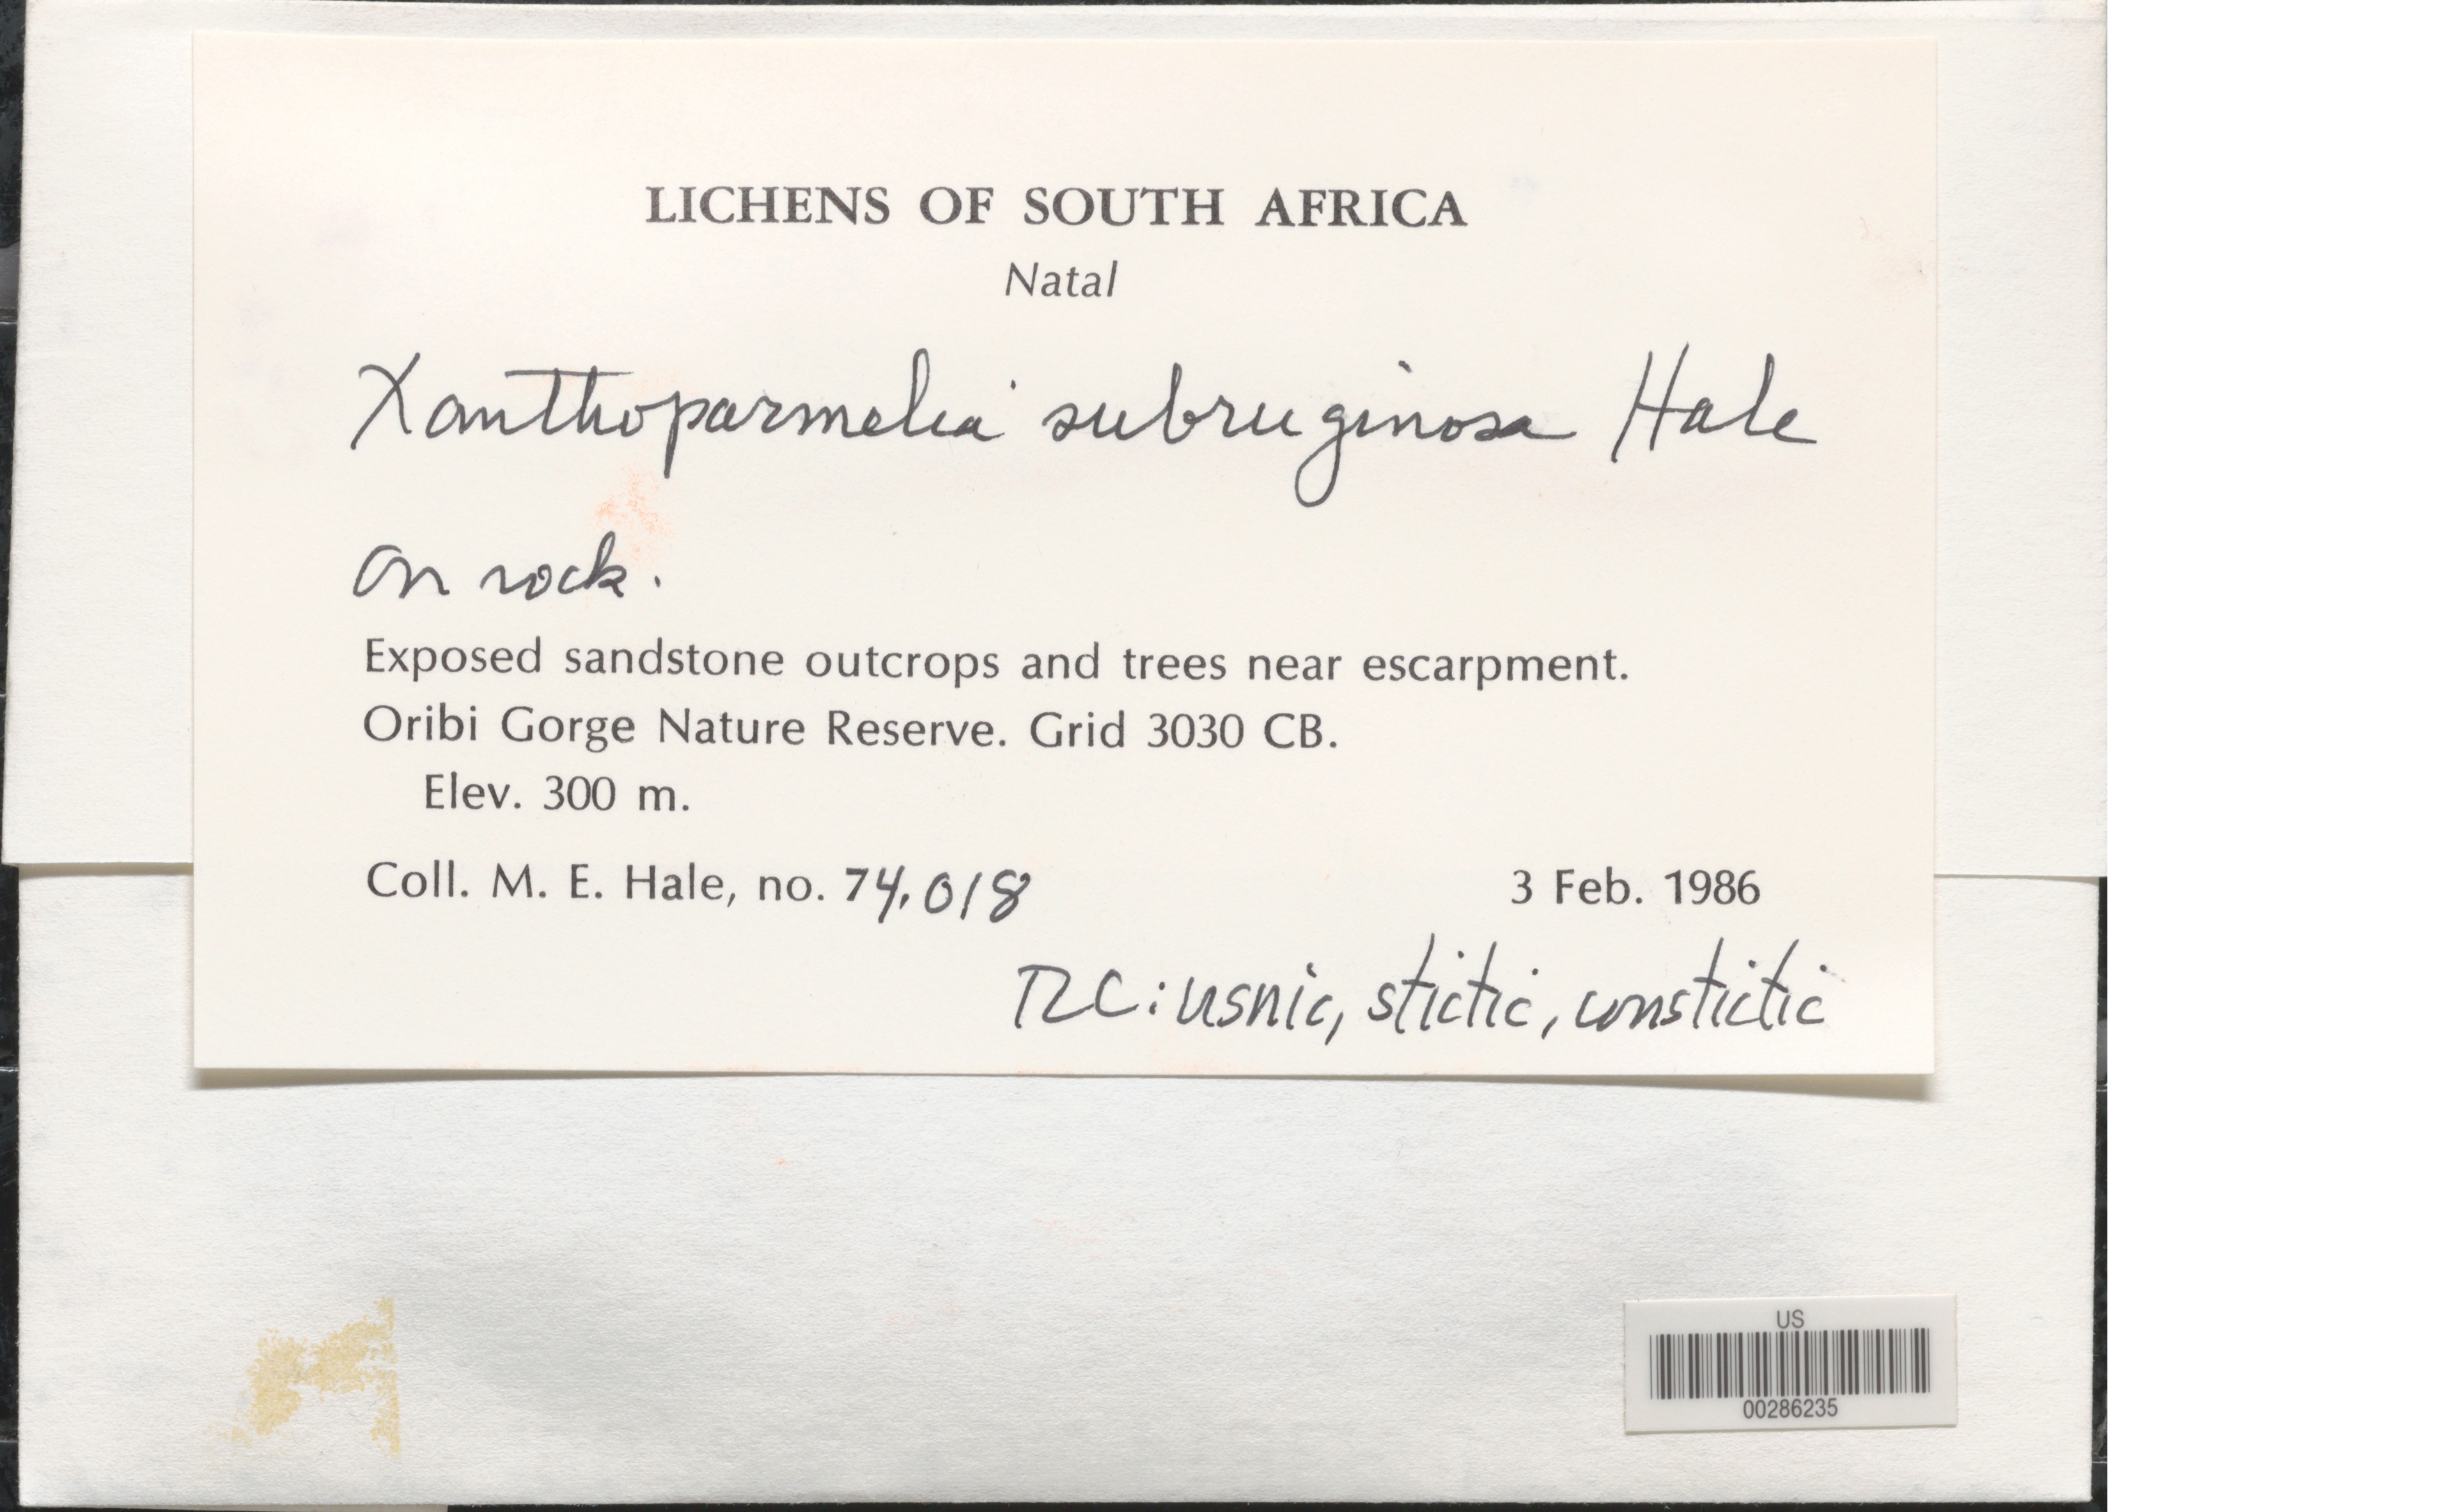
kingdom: Fungi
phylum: Ascomycota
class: Lecanoromycetes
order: Lecanorales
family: Parmeliaceae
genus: Xanthoparmelia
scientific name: Xanthoparmelia subruginosa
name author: Hale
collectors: M. Hale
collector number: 74018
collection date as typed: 03 Feb 1986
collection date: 1986-02-17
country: South Africa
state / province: KwaZulu-Natal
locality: Oribi gorge nature reserve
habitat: Exposed sandstone outcrops and trees near escarpment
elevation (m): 300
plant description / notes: Day printed on packet is incorrect. Hale field notebooks (SIA Acc. 12-427) reviewed by Ian Medeiros; this collection number and locality correspond to 17 Feb. 1986.